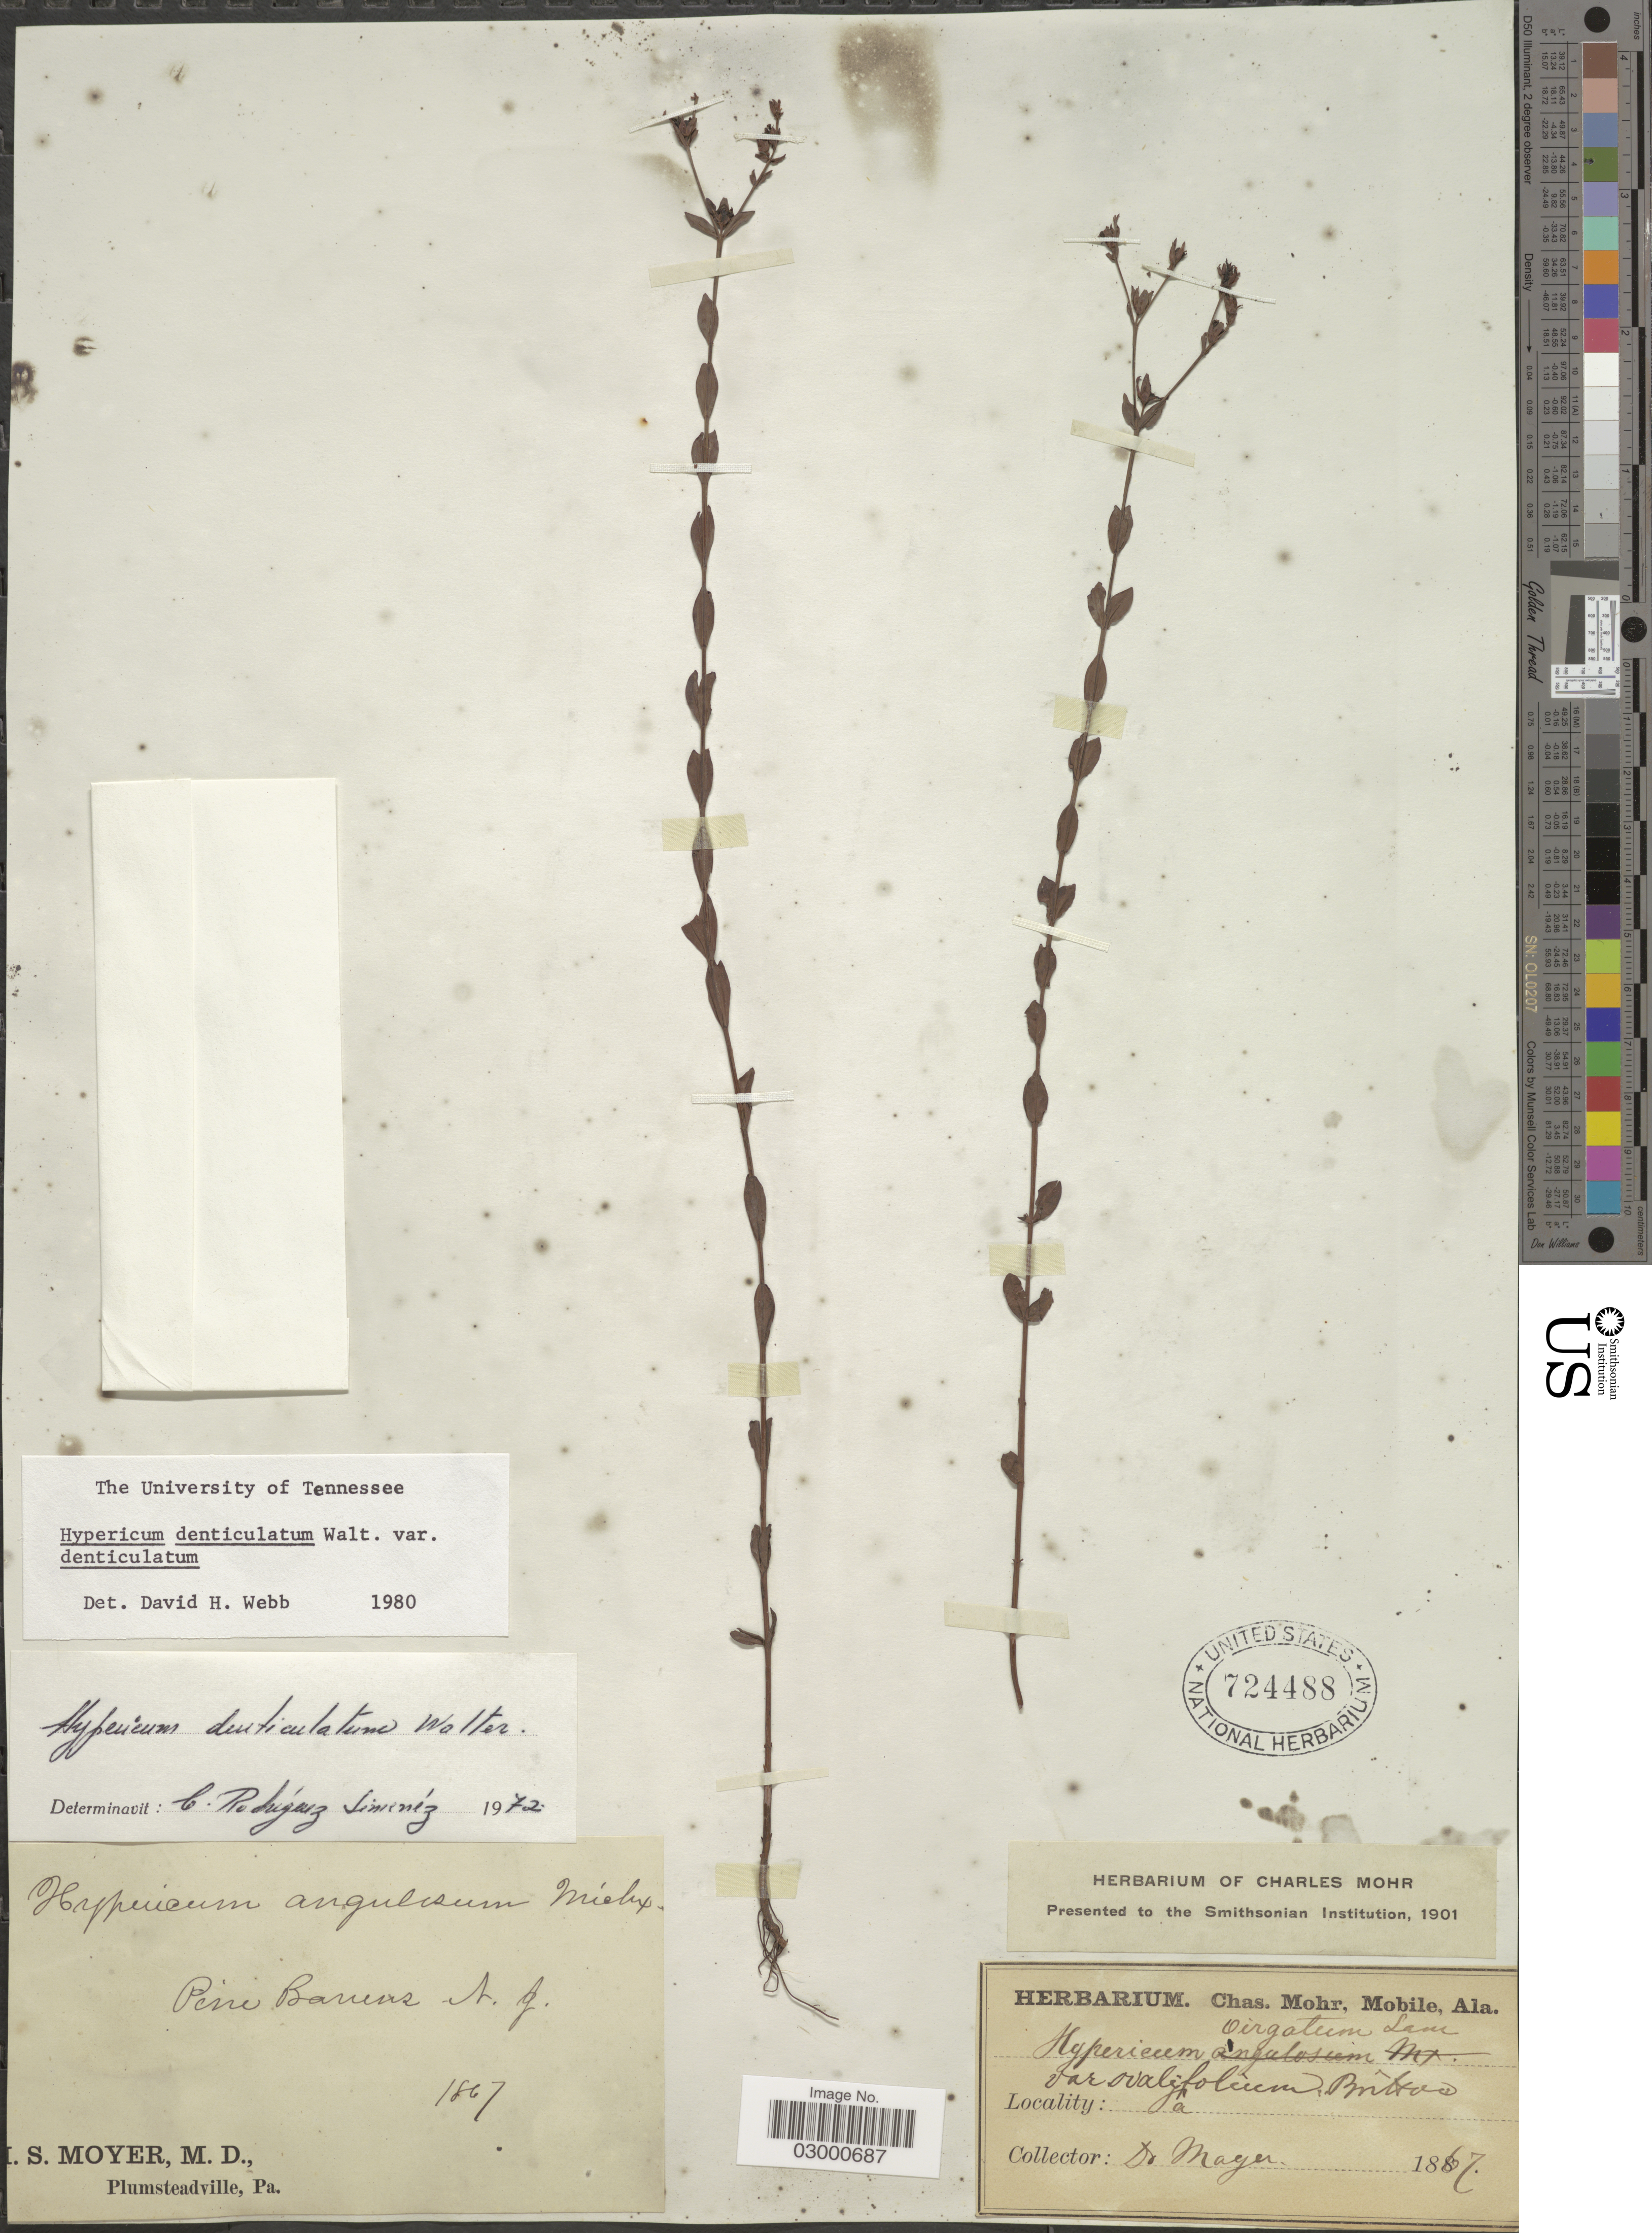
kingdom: Plantae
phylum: Tracheophyta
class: Magnoliopsida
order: Malpighiales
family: Hypericaceae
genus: Hypericum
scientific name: Hypericum denticulatum var. denticulatum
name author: Walter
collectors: I. S. Moyer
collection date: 1867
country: United States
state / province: New Jersey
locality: Pine Barrens. N.J.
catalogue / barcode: US 724488